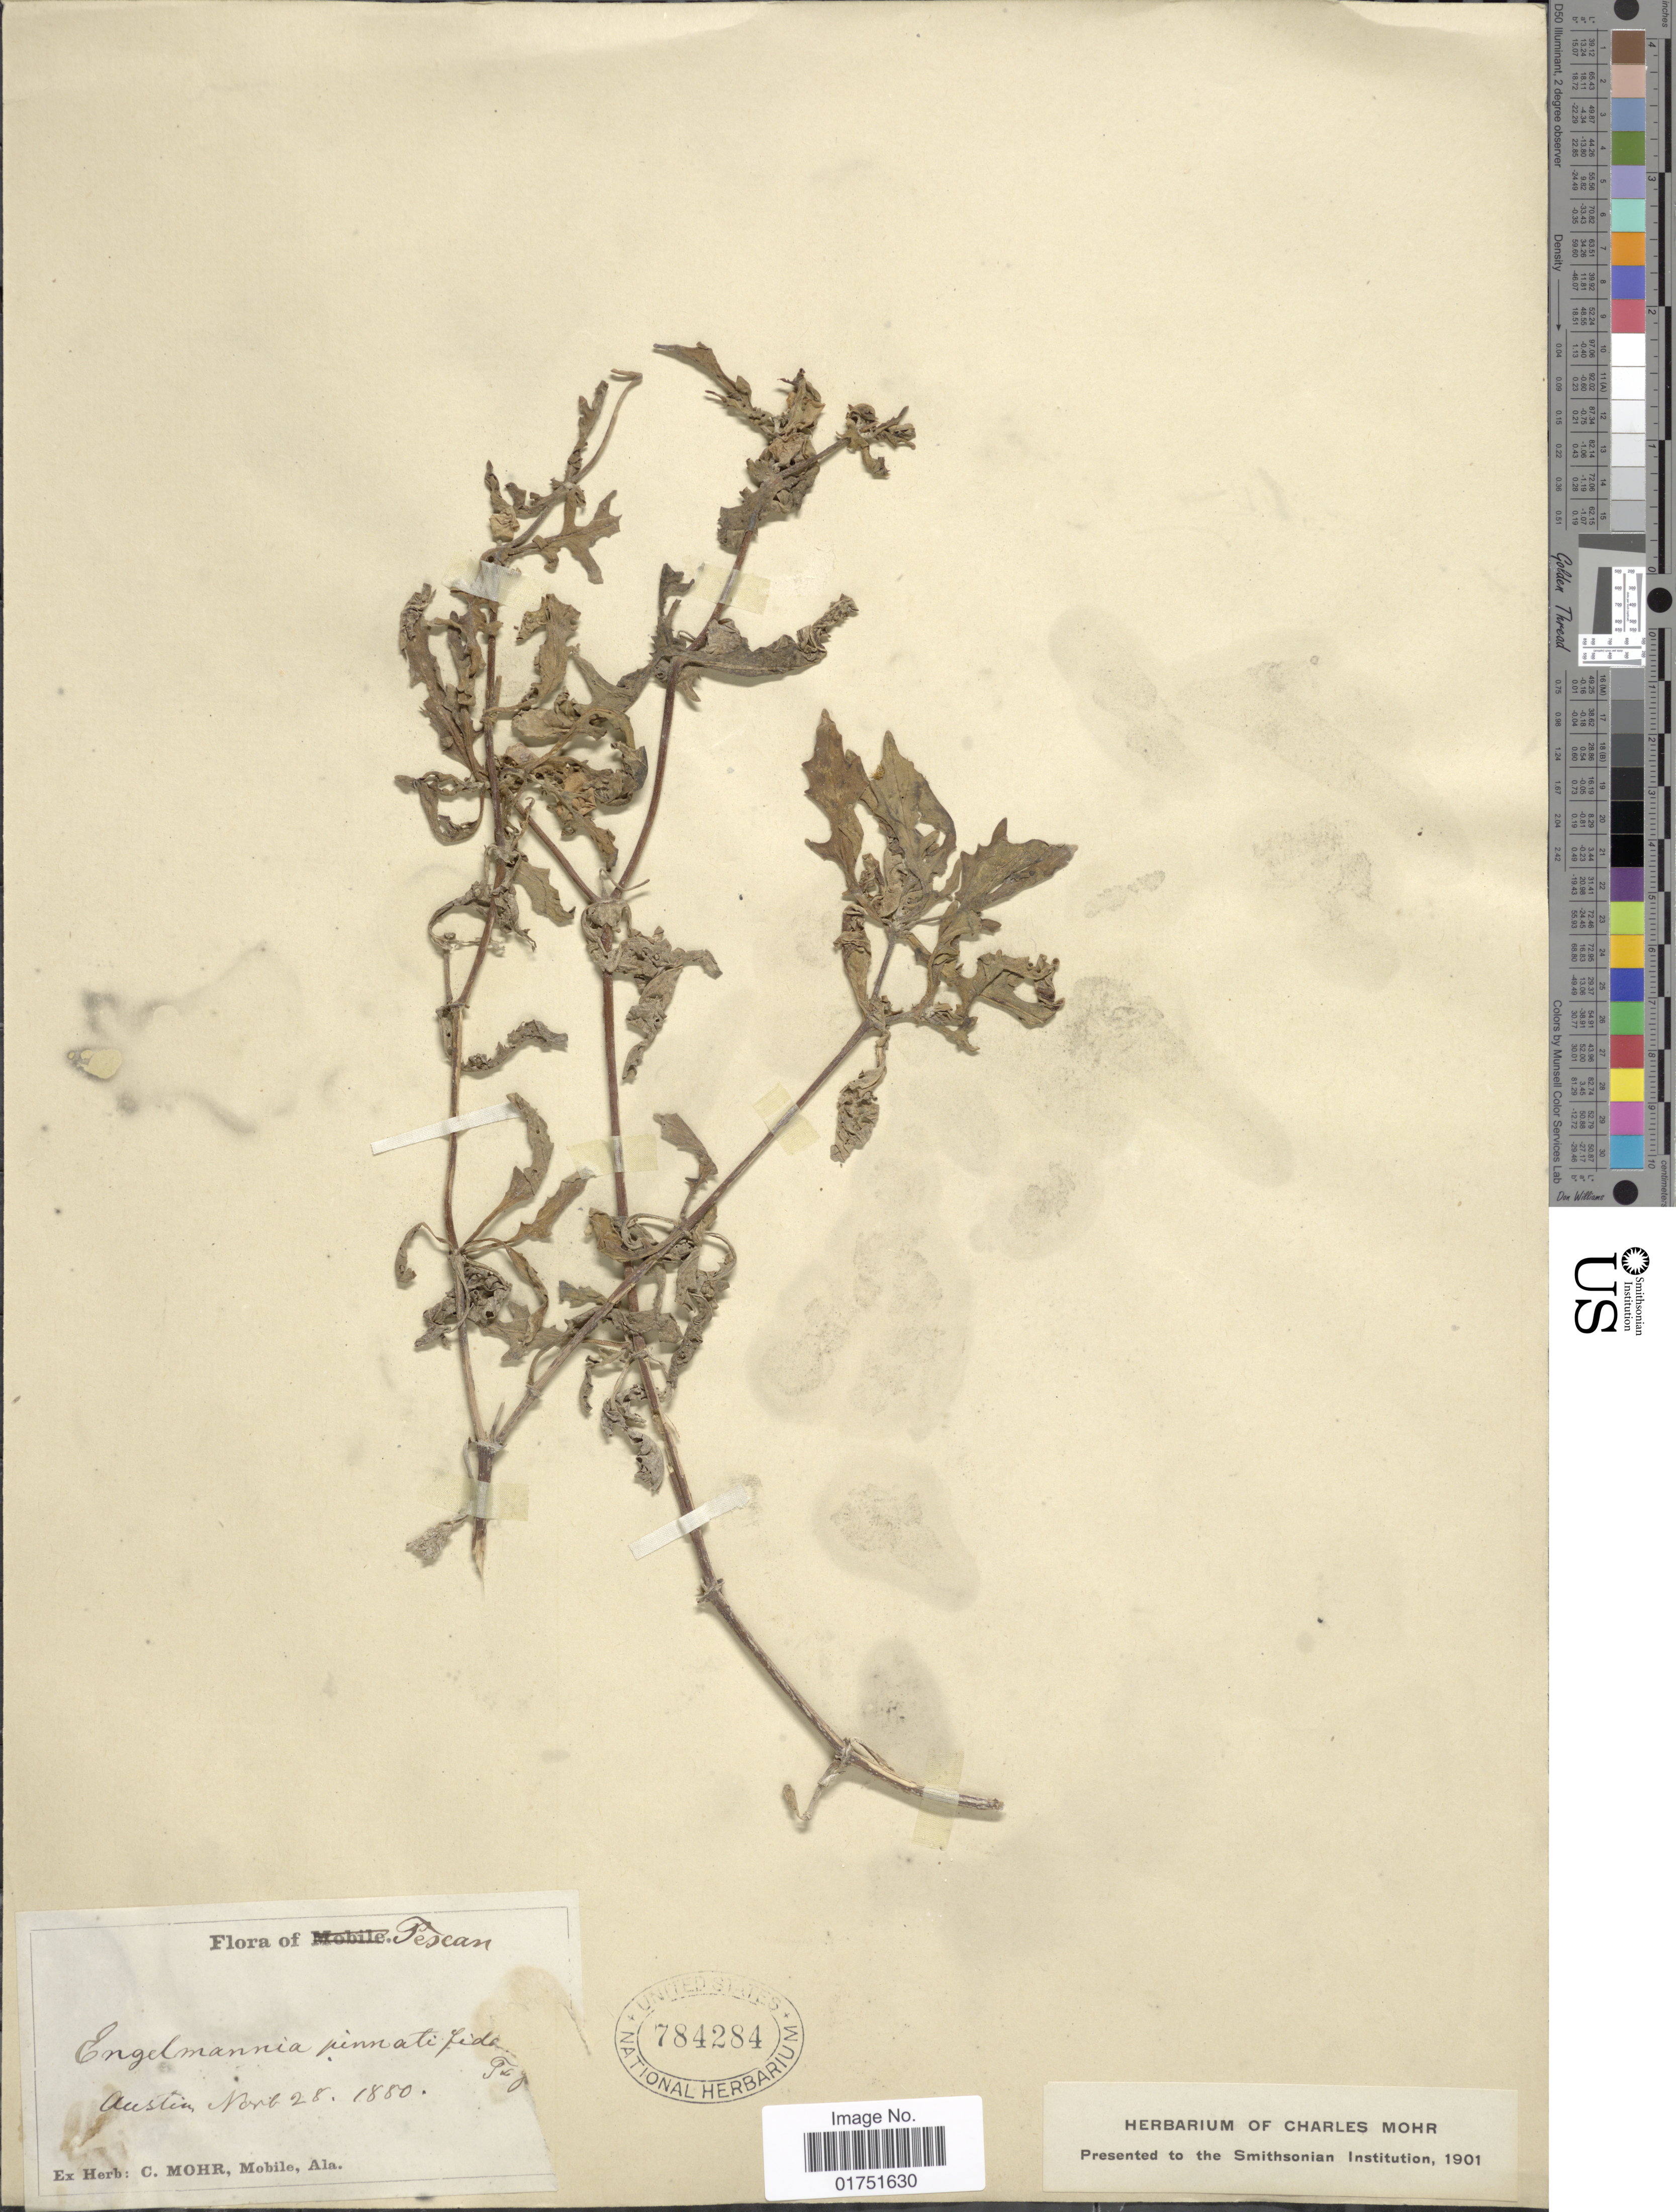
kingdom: Plantae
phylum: Tracheophyta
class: Magnoliopsida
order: Asterales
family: Asteraceae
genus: Engelmannia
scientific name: Engelmannia pinnatifida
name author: Torr. & A. Gray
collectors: ex herb. C. Mohr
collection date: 1880-11-28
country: United States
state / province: Alabama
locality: Tescan. Austin, Mobile, Ala.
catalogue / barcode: US 784284